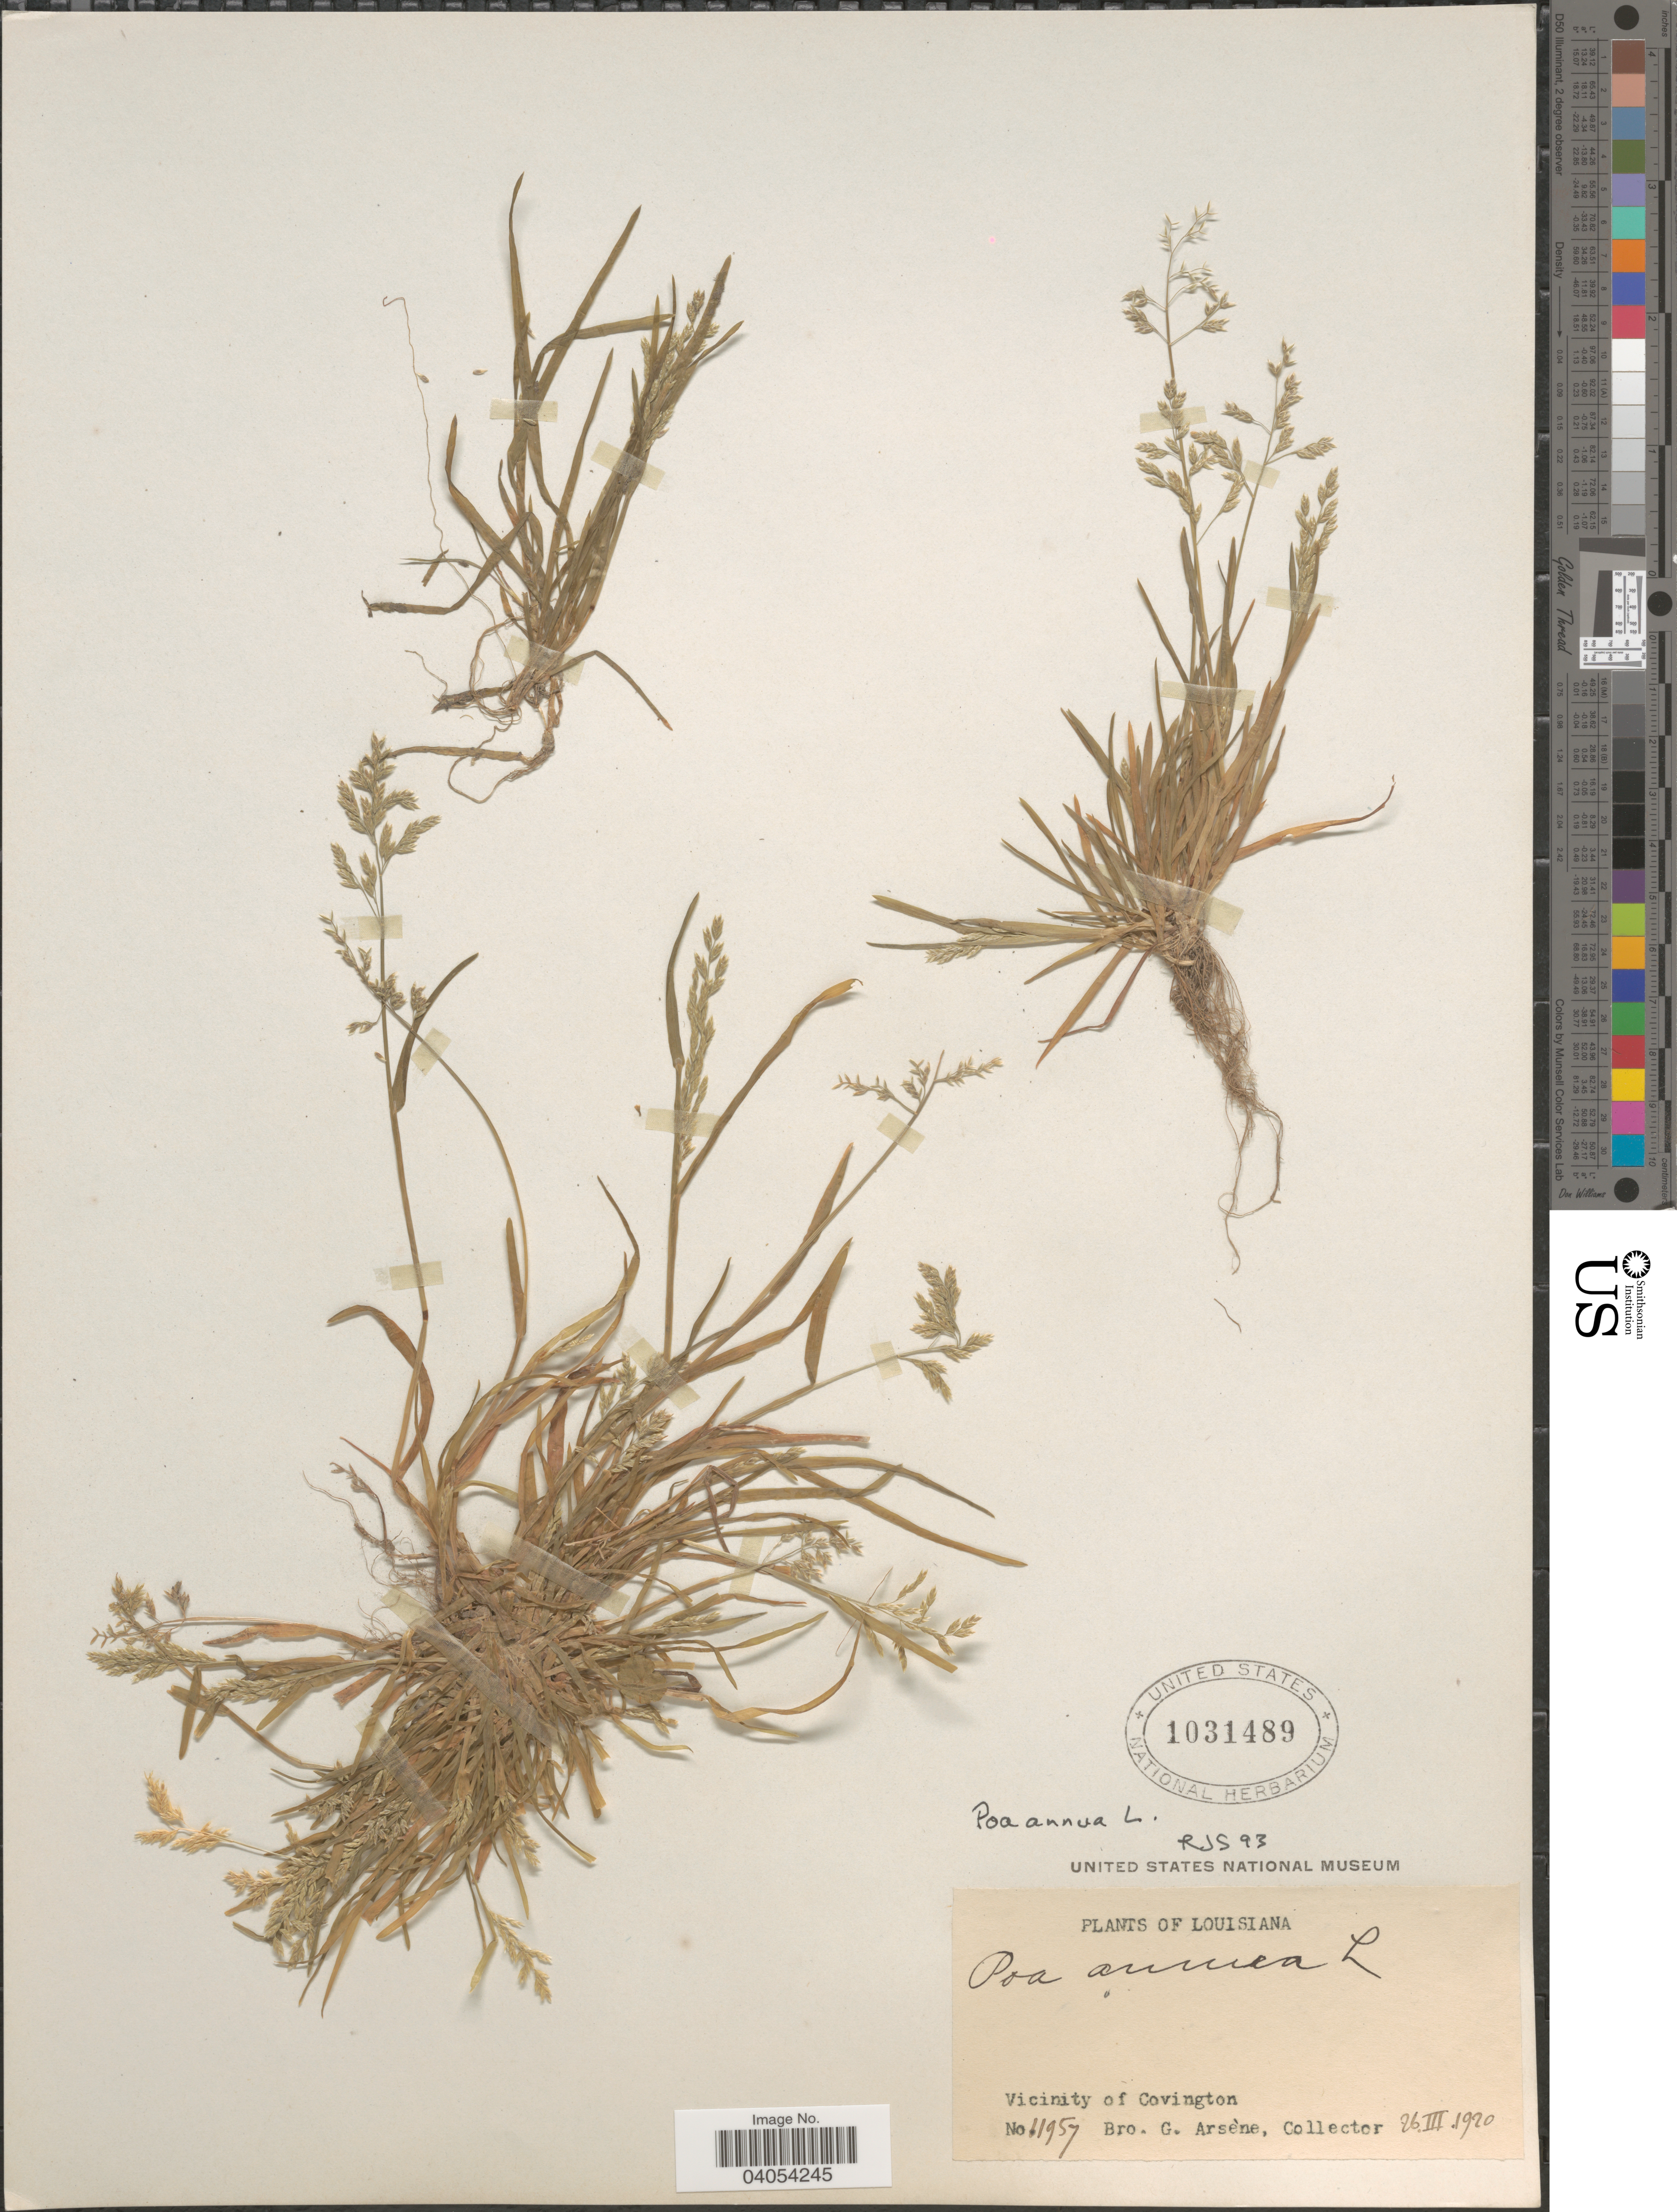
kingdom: Plantae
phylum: Tracheophyta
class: Liliopsida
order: Poales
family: Poaceae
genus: Poa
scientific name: Poa annua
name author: L.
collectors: Bro. G. Arsène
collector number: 11957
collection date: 1920-03-26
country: United States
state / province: Louisiana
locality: Vicinity of Covington.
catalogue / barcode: US 1031489